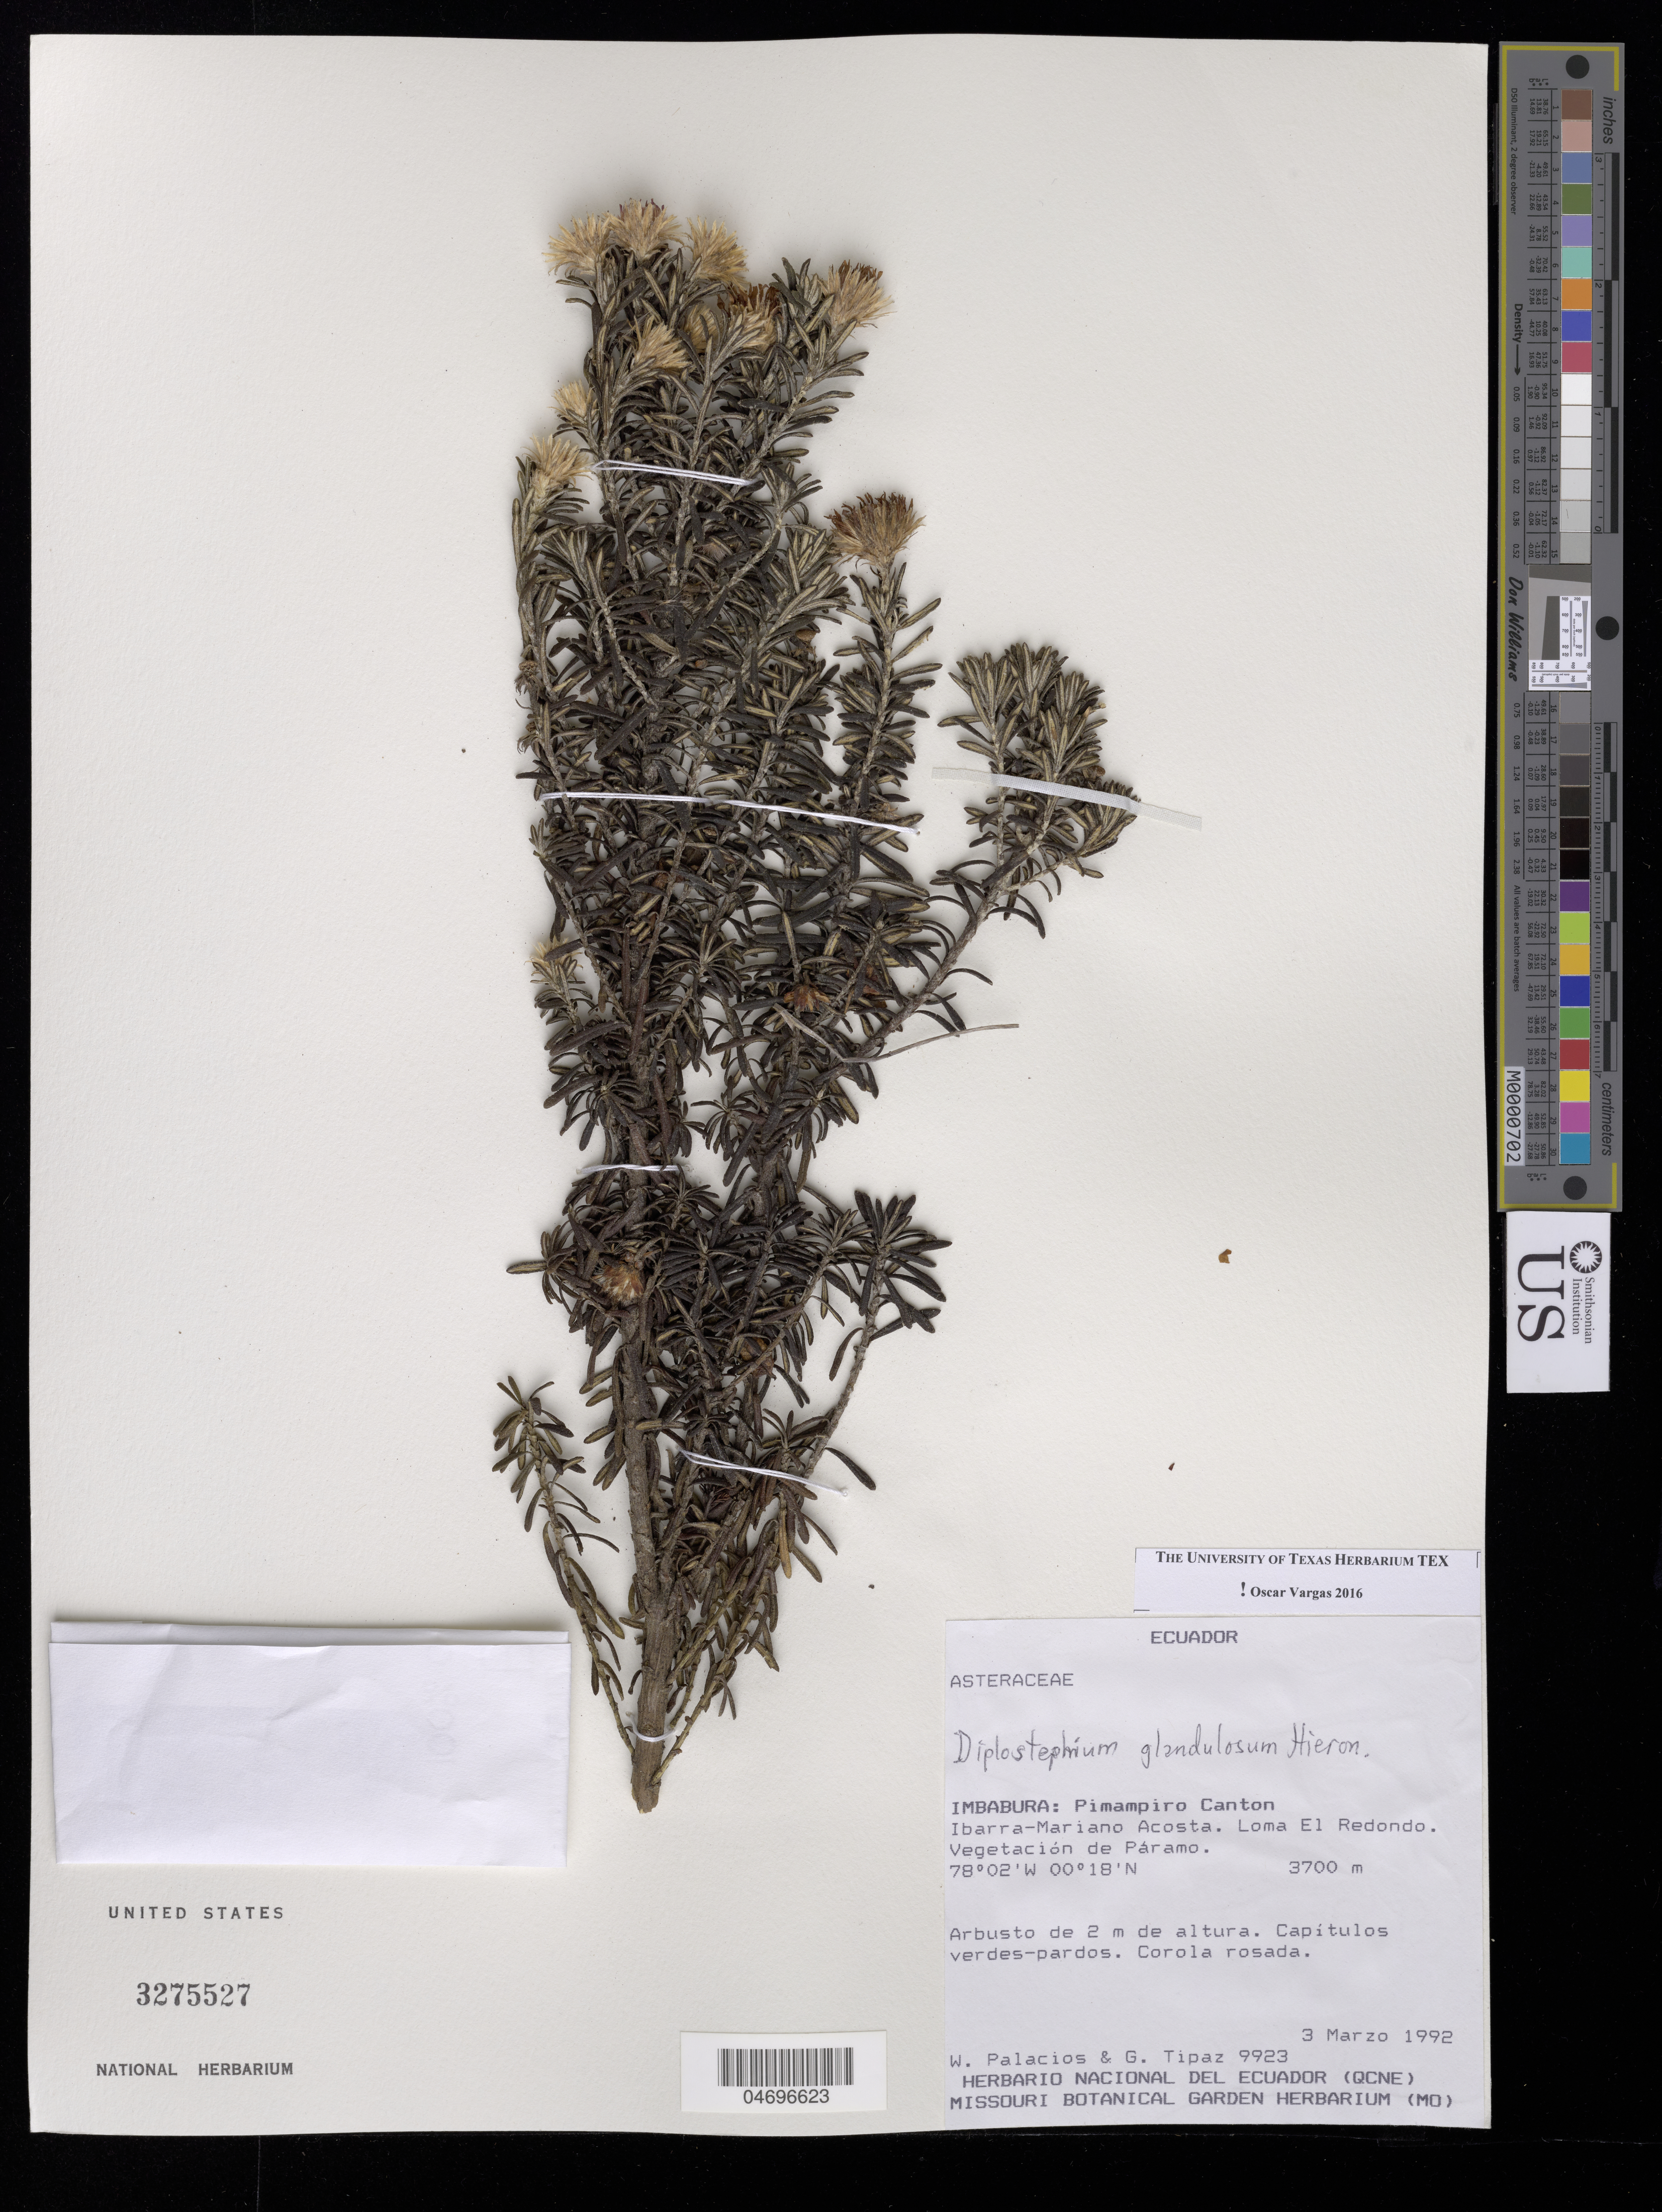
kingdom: Plantae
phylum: Tracheophyta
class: Magnoliopsida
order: Asterales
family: Asteraceae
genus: Diplostephium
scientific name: Diplostephium glandulosum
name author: Hieron.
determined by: Vargas, Oscar M.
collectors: W. Palacios & G. Tipaz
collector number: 9923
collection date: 1992-03-03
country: Ecuador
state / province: Imbabura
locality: Imbabura: Pimampiro Canton. Ibarra-Mariano Acosta. Loma El Redondo. Vegetación de Páramo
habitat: Paramo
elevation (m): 3700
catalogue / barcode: US 3275527